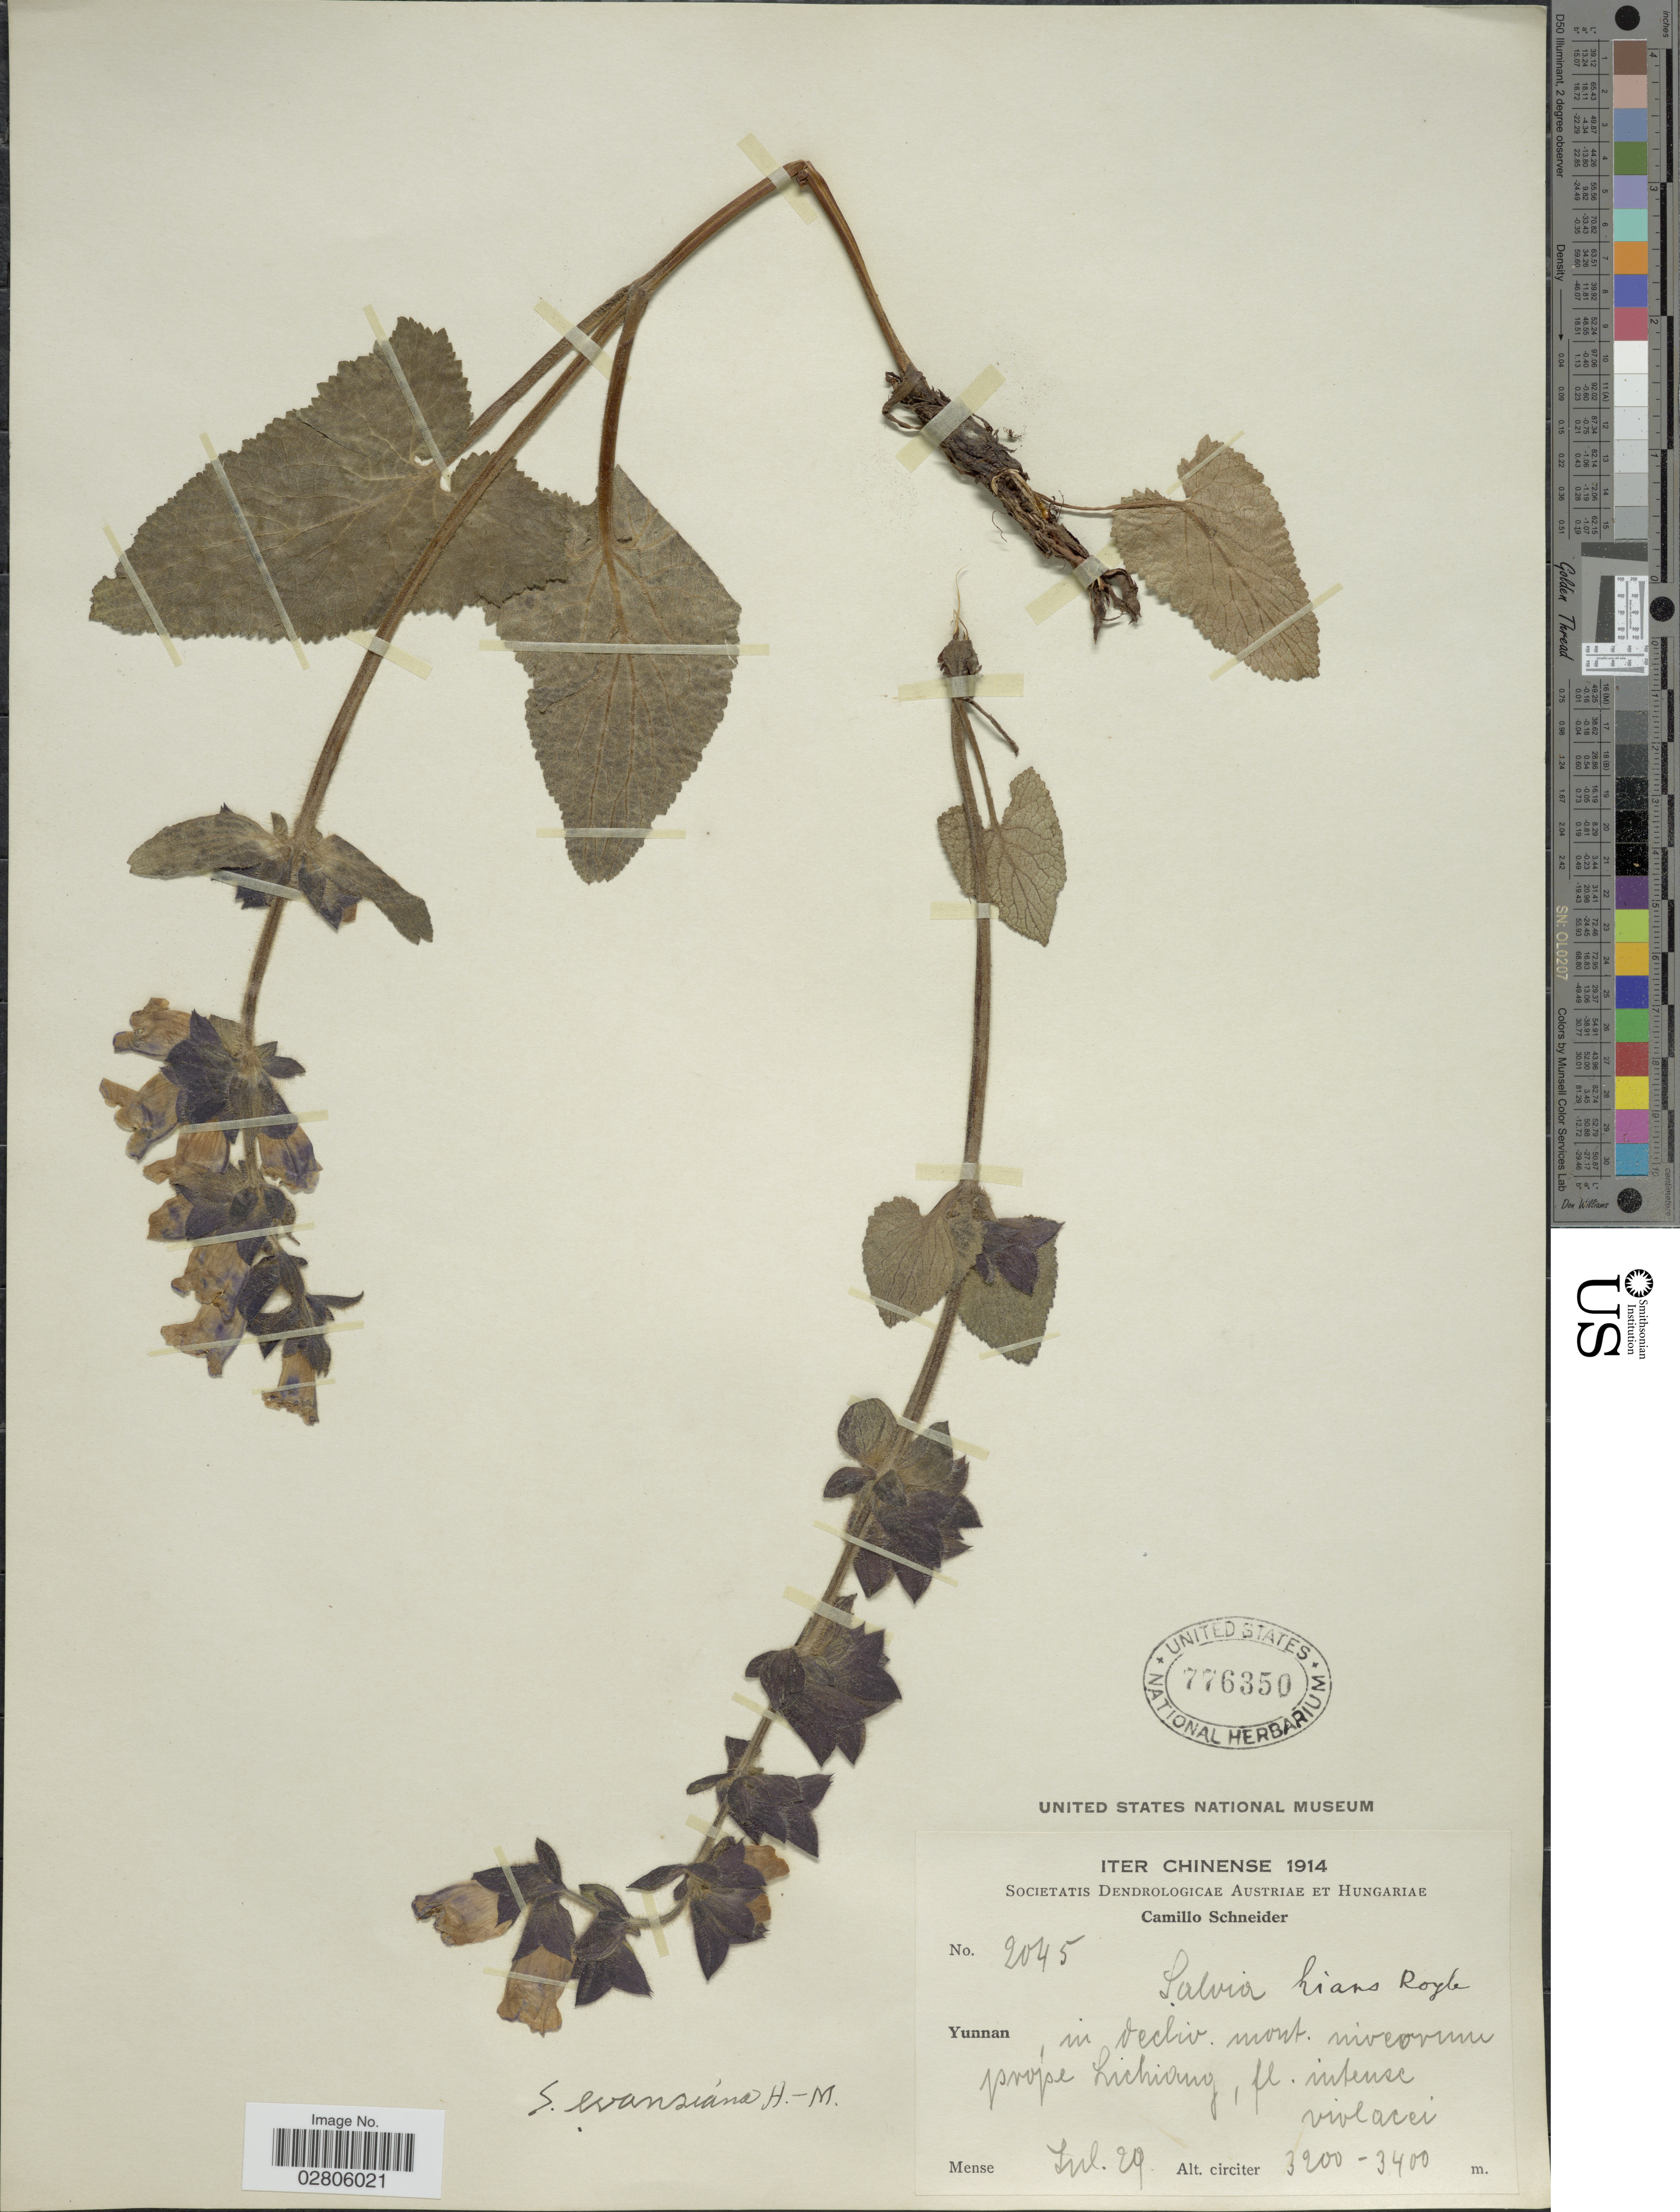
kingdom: Plantae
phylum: Tracheophyta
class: Magnoliopsida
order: Lamiales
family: Lamiaceae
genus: Salvia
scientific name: Salvia evansiana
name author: Hand.-Mazz.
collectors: C. K. Schneider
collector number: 2045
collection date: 1914-07-29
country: China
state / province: Yunnan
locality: In decliv. mont. niveovimu [interpreted] prope Lichiang.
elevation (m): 3200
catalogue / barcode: US 776350